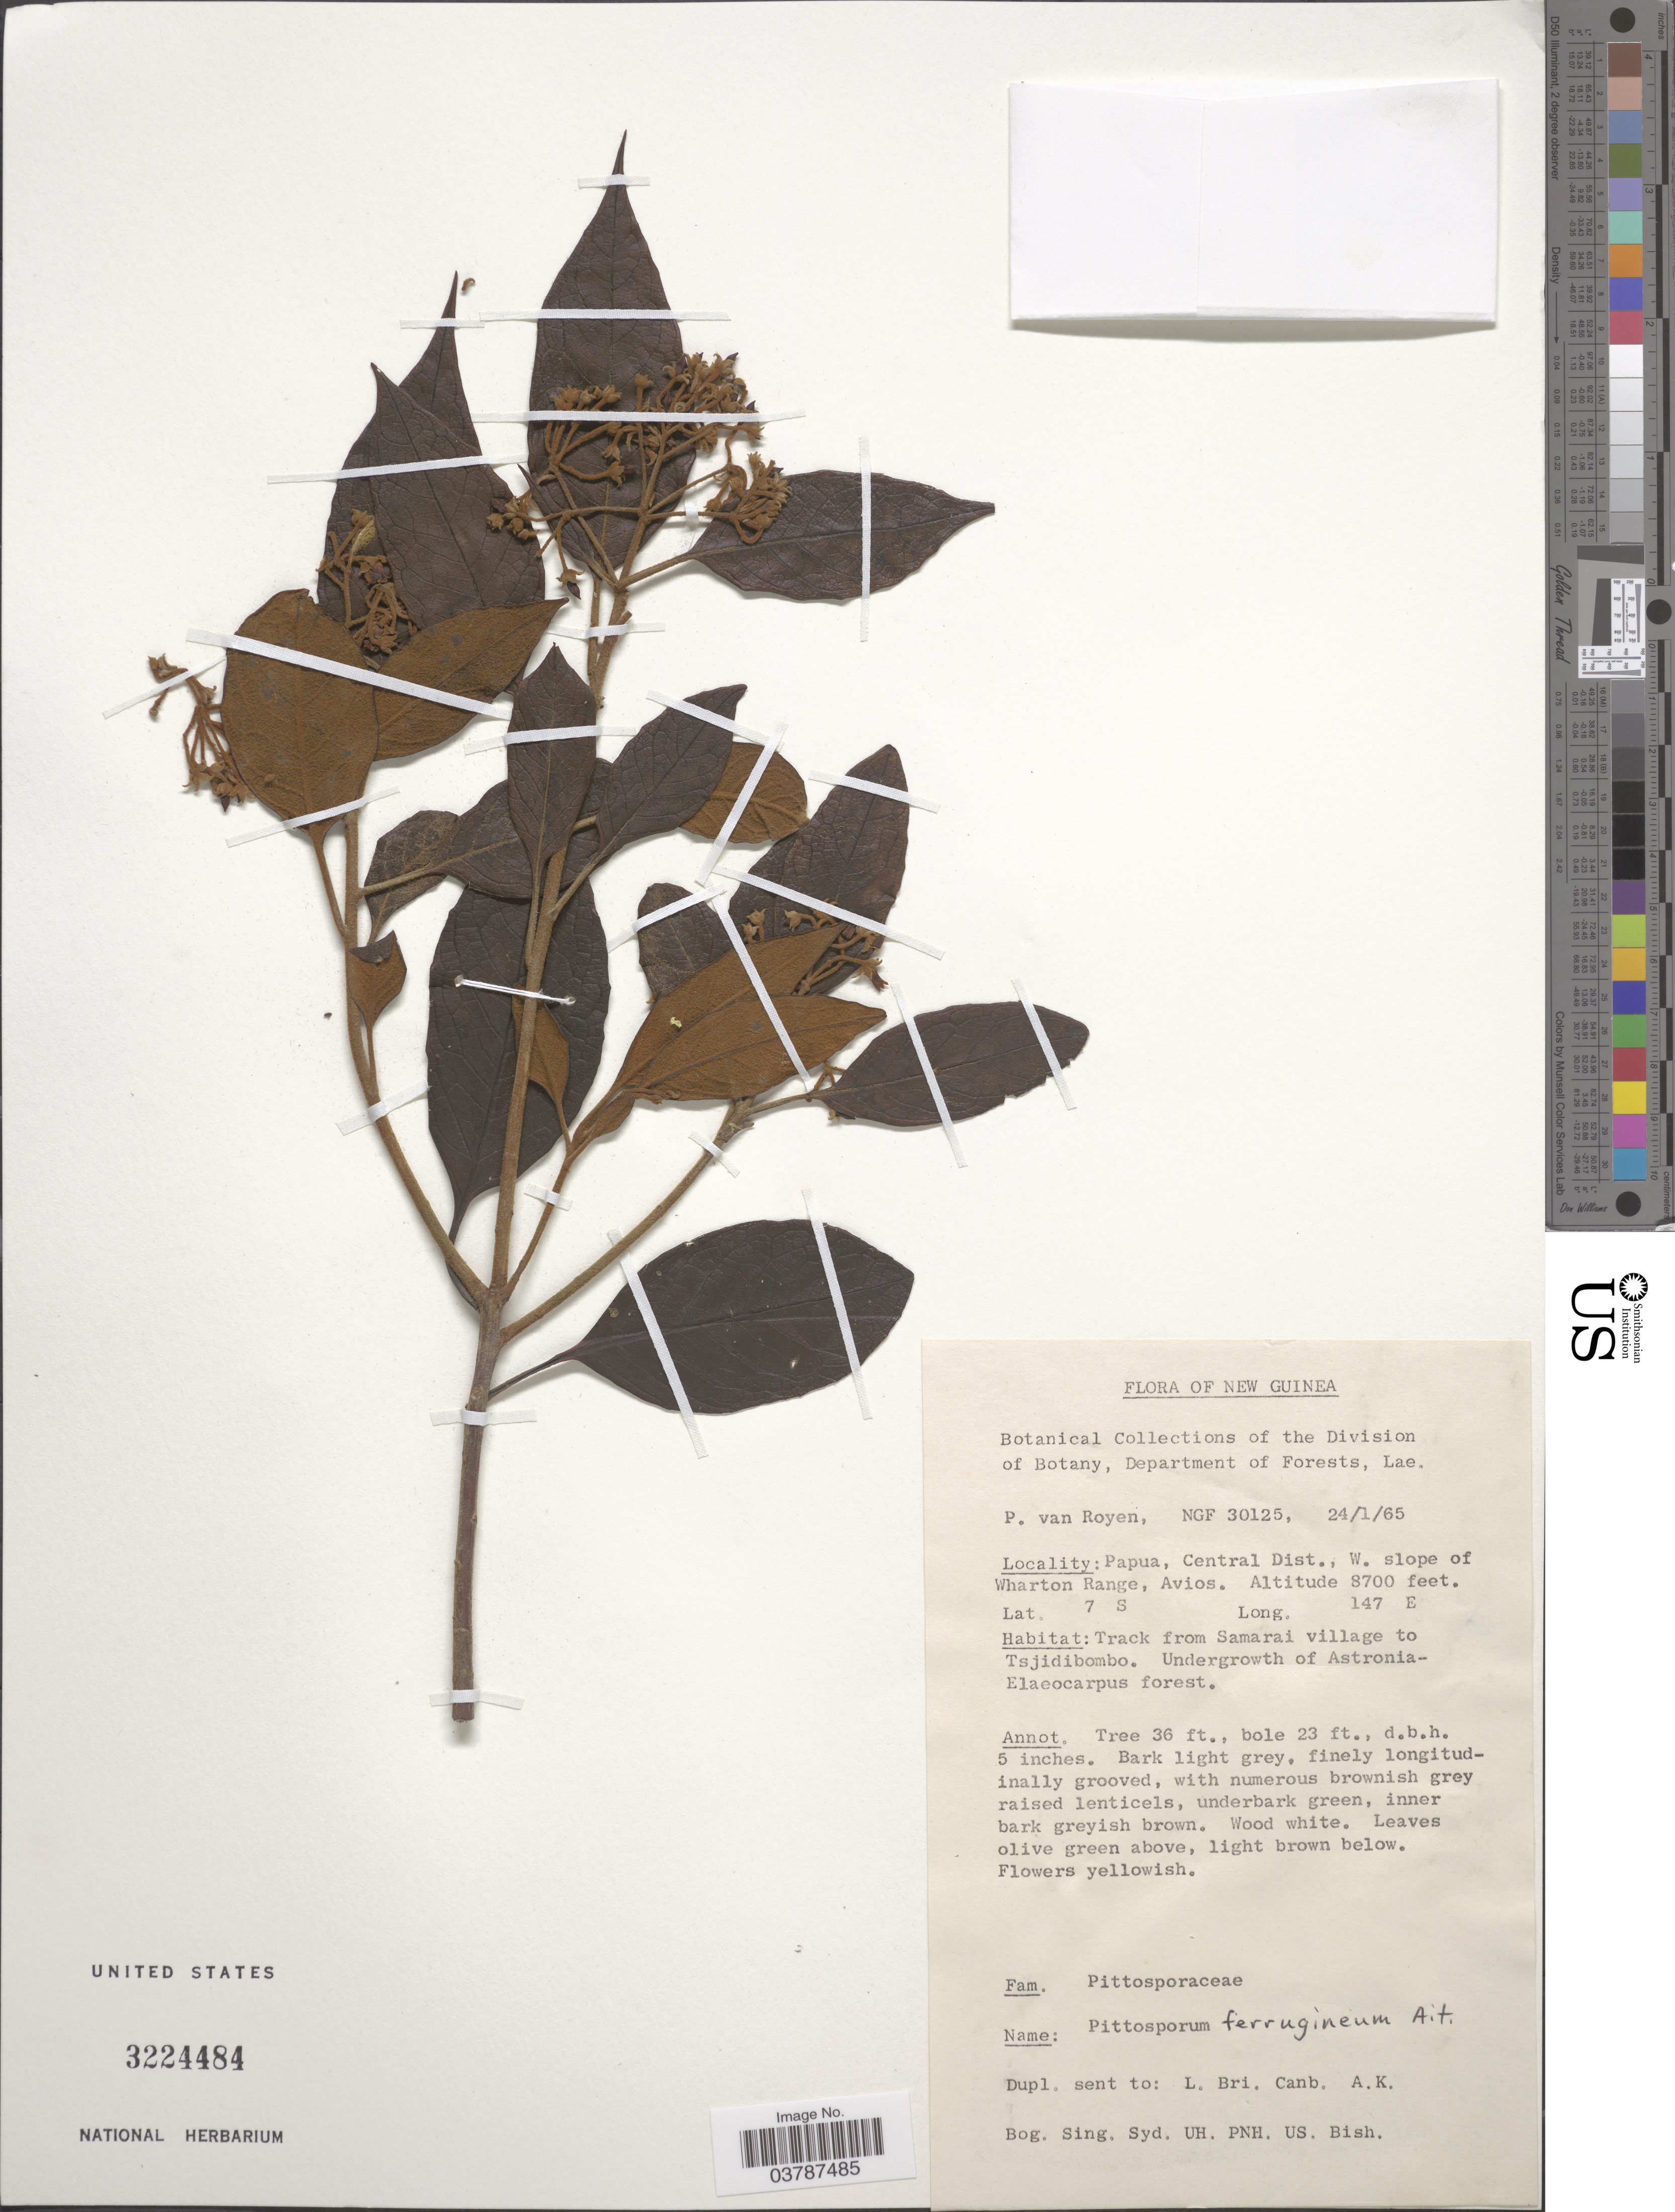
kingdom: Plantae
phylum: Tracheophyta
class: Magnoliopsida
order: Apiales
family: Pittosporaceae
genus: Pittosporum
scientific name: Pittosporum ferrugineum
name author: Dryand. ex Aiton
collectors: P. van Royen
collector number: NGF 30125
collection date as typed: Transcribed d/m/y: 24/1/65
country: Papua New Guinea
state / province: Central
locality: New Guinea. Papua, Central Dist., W. slope of Wharton Range, Avios. Track from Samarai village to Tsjidibombo.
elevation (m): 2652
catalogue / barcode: US 3224484